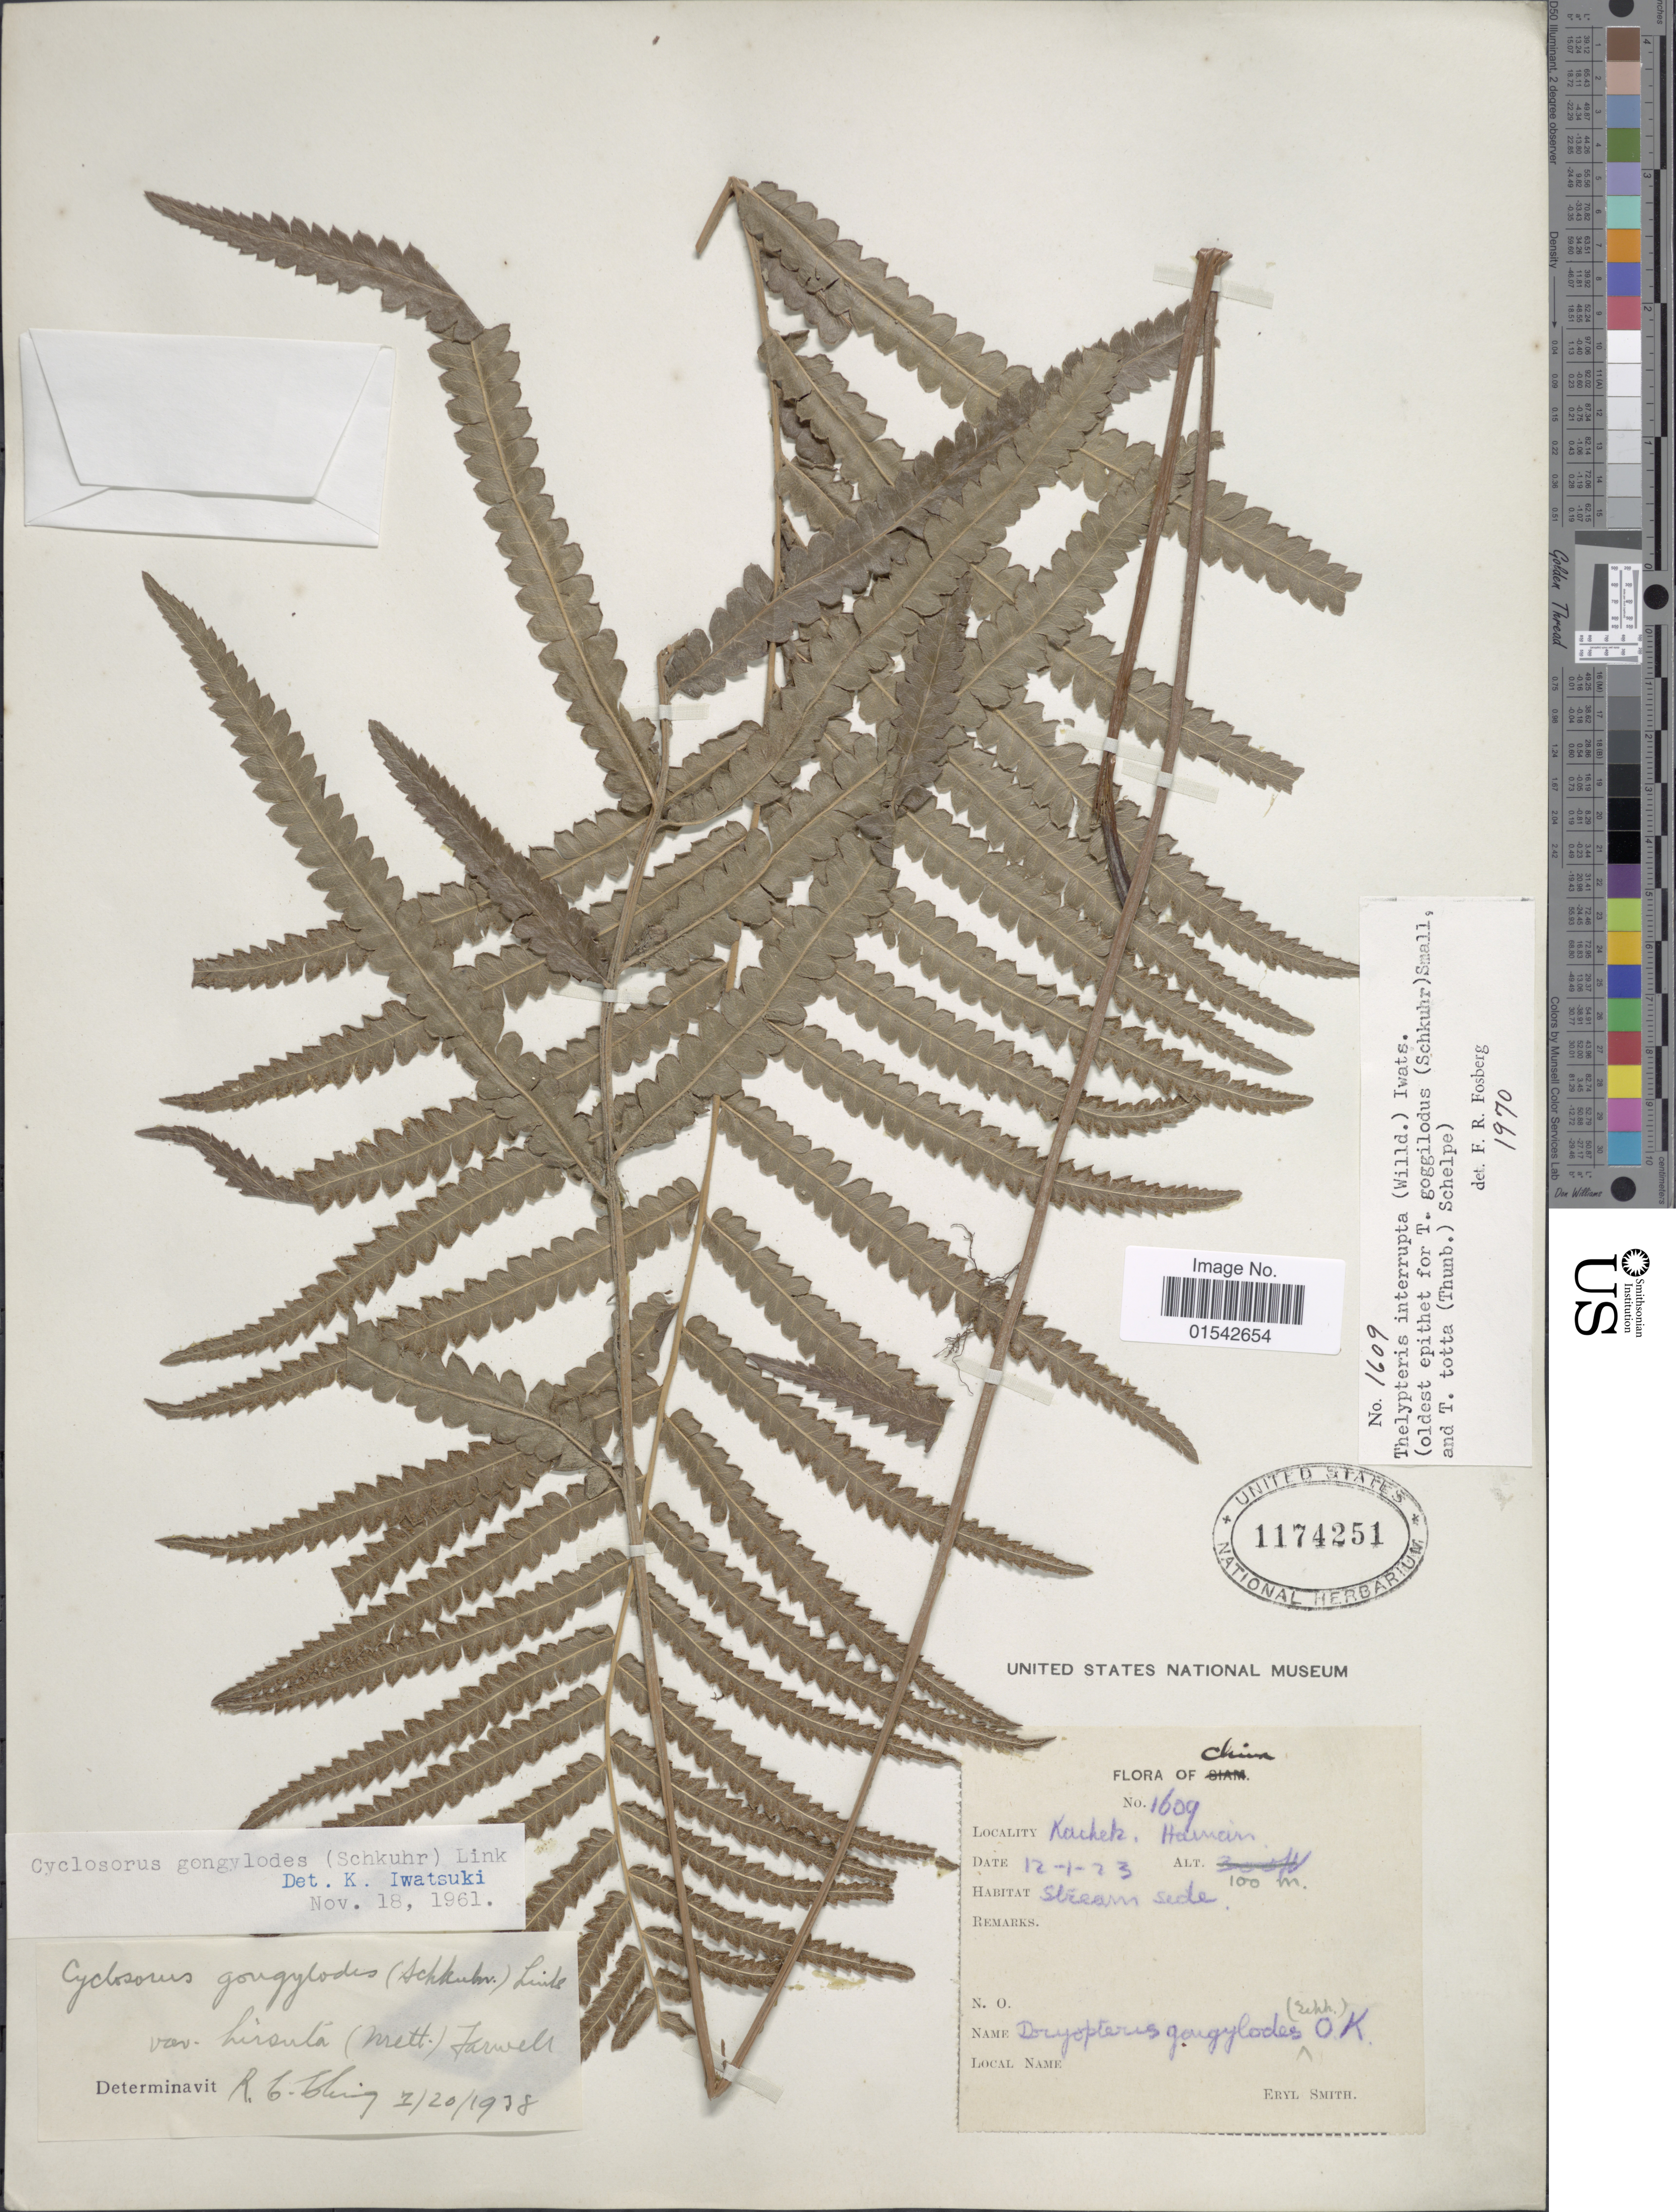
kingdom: Plantae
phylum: Tracheophyta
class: Polypodiopsida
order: Polypodiales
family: Thelypteridaceae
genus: Cyclosorus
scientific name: Cyclosorus interruptus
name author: (Willd.) H. Itô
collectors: C. E. Smith Jr.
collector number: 1609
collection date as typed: Transcribed d/m/y: 12/1/23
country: China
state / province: Hainan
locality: Kachek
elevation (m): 100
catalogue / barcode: US 1174251